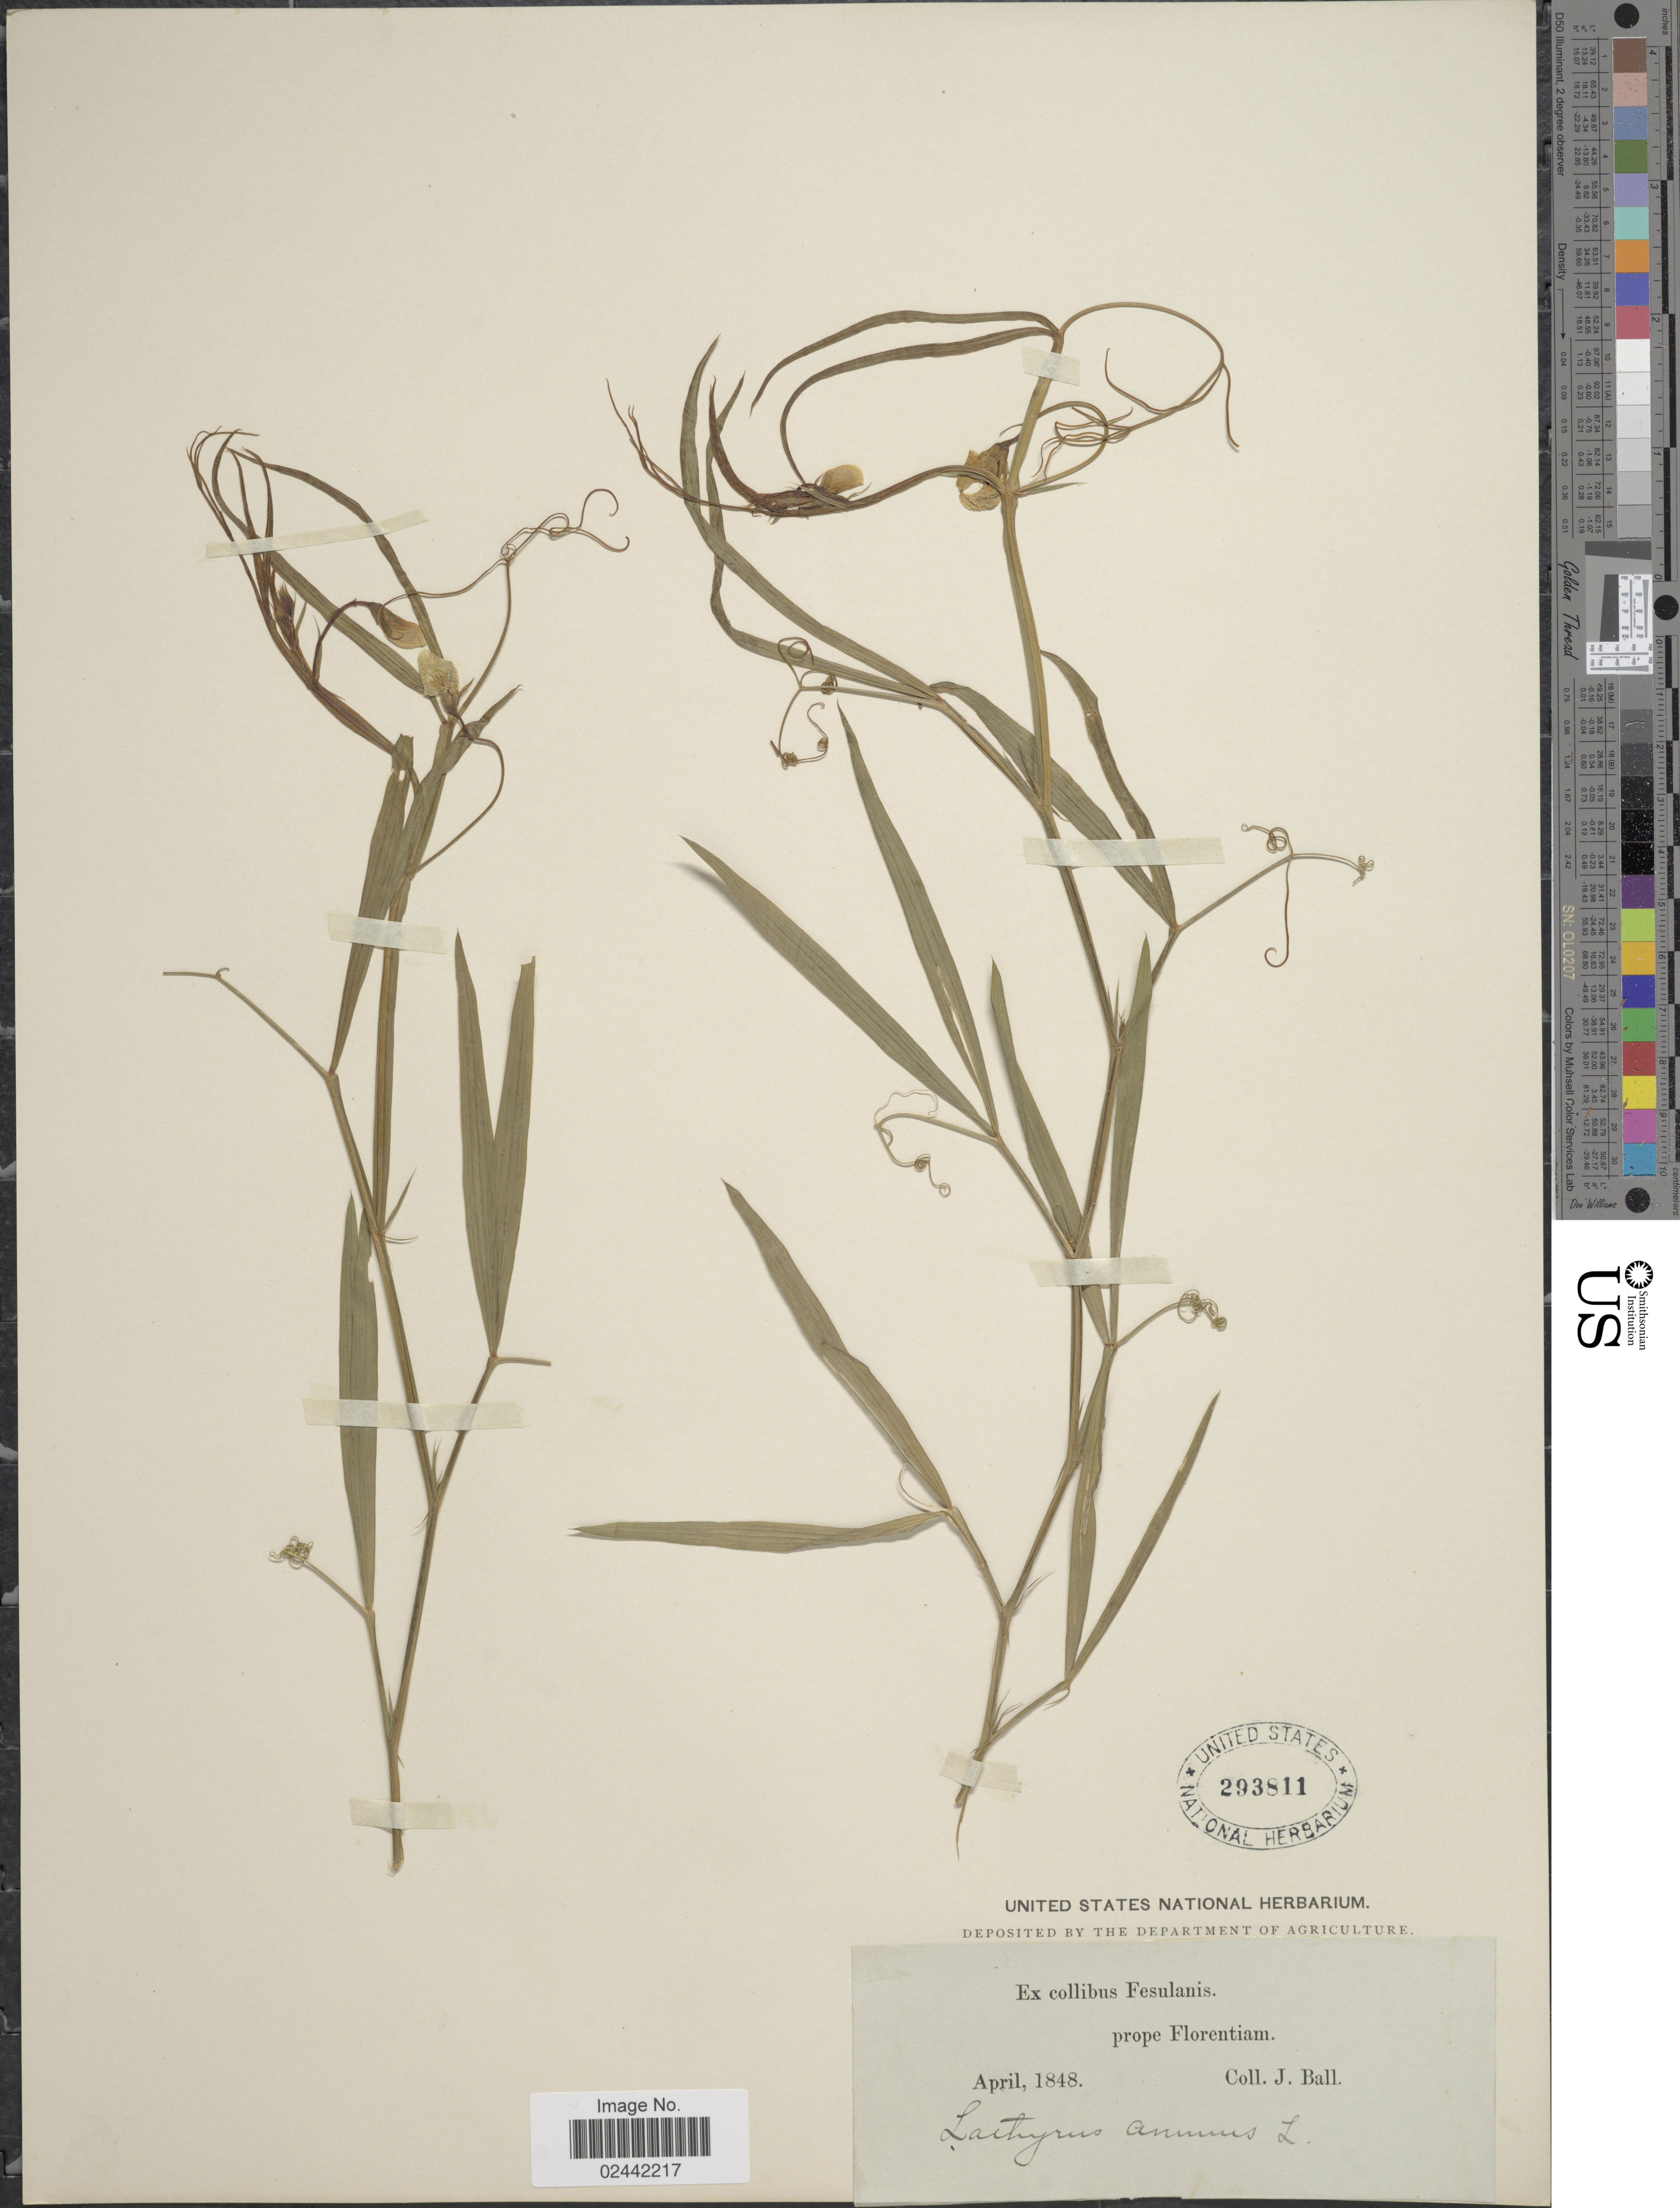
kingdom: Plantae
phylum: Tracheophyta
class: Magnoliopsida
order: Fabales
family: Fabaceae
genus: Lathyrus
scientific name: Lathyrus annuus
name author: L.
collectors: J. Ball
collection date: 1848-04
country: Italy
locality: Prope Florentiam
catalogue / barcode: US 293811